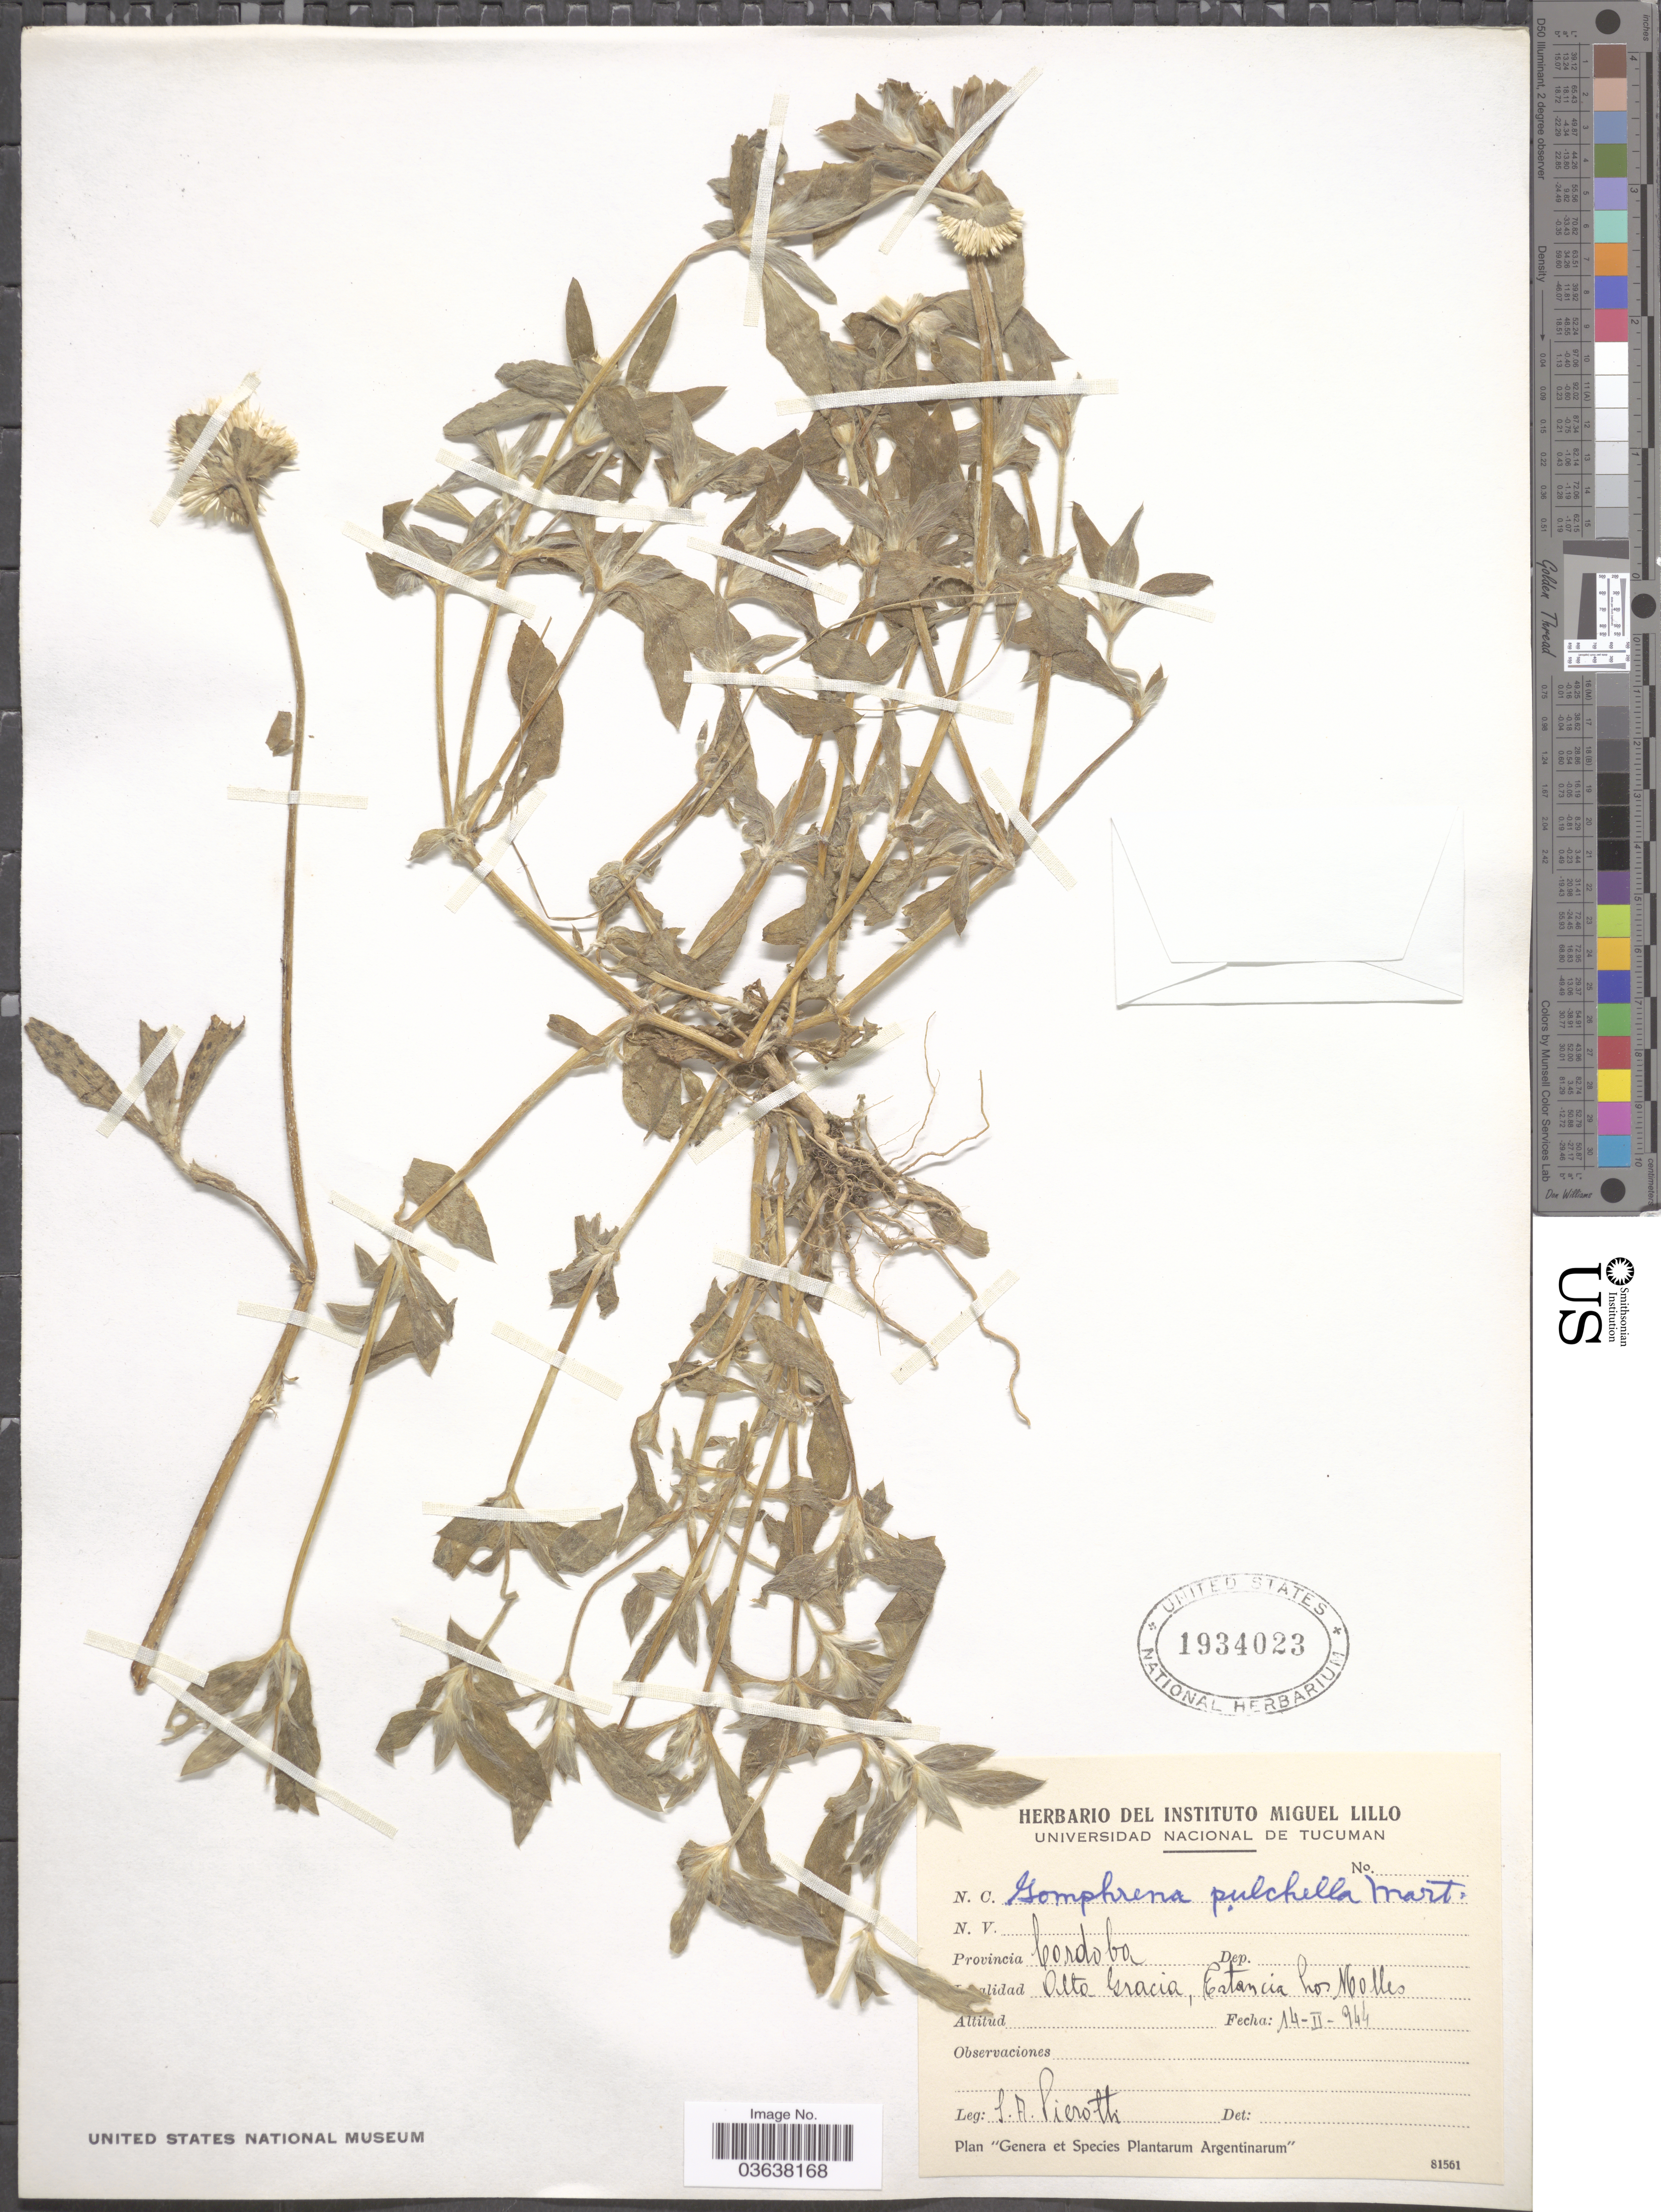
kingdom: Plantae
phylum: Tracheophyta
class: Magnoliopsida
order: Caryophyllales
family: Amaranthaceae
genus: Gomphrena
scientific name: Gomphrena pulchella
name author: Mart.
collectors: S. Sieroth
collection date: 1944-02-14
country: Argentina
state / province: Cordoba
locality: Alto Gracia, Estancia Los Molles.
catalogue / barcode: US 1934023